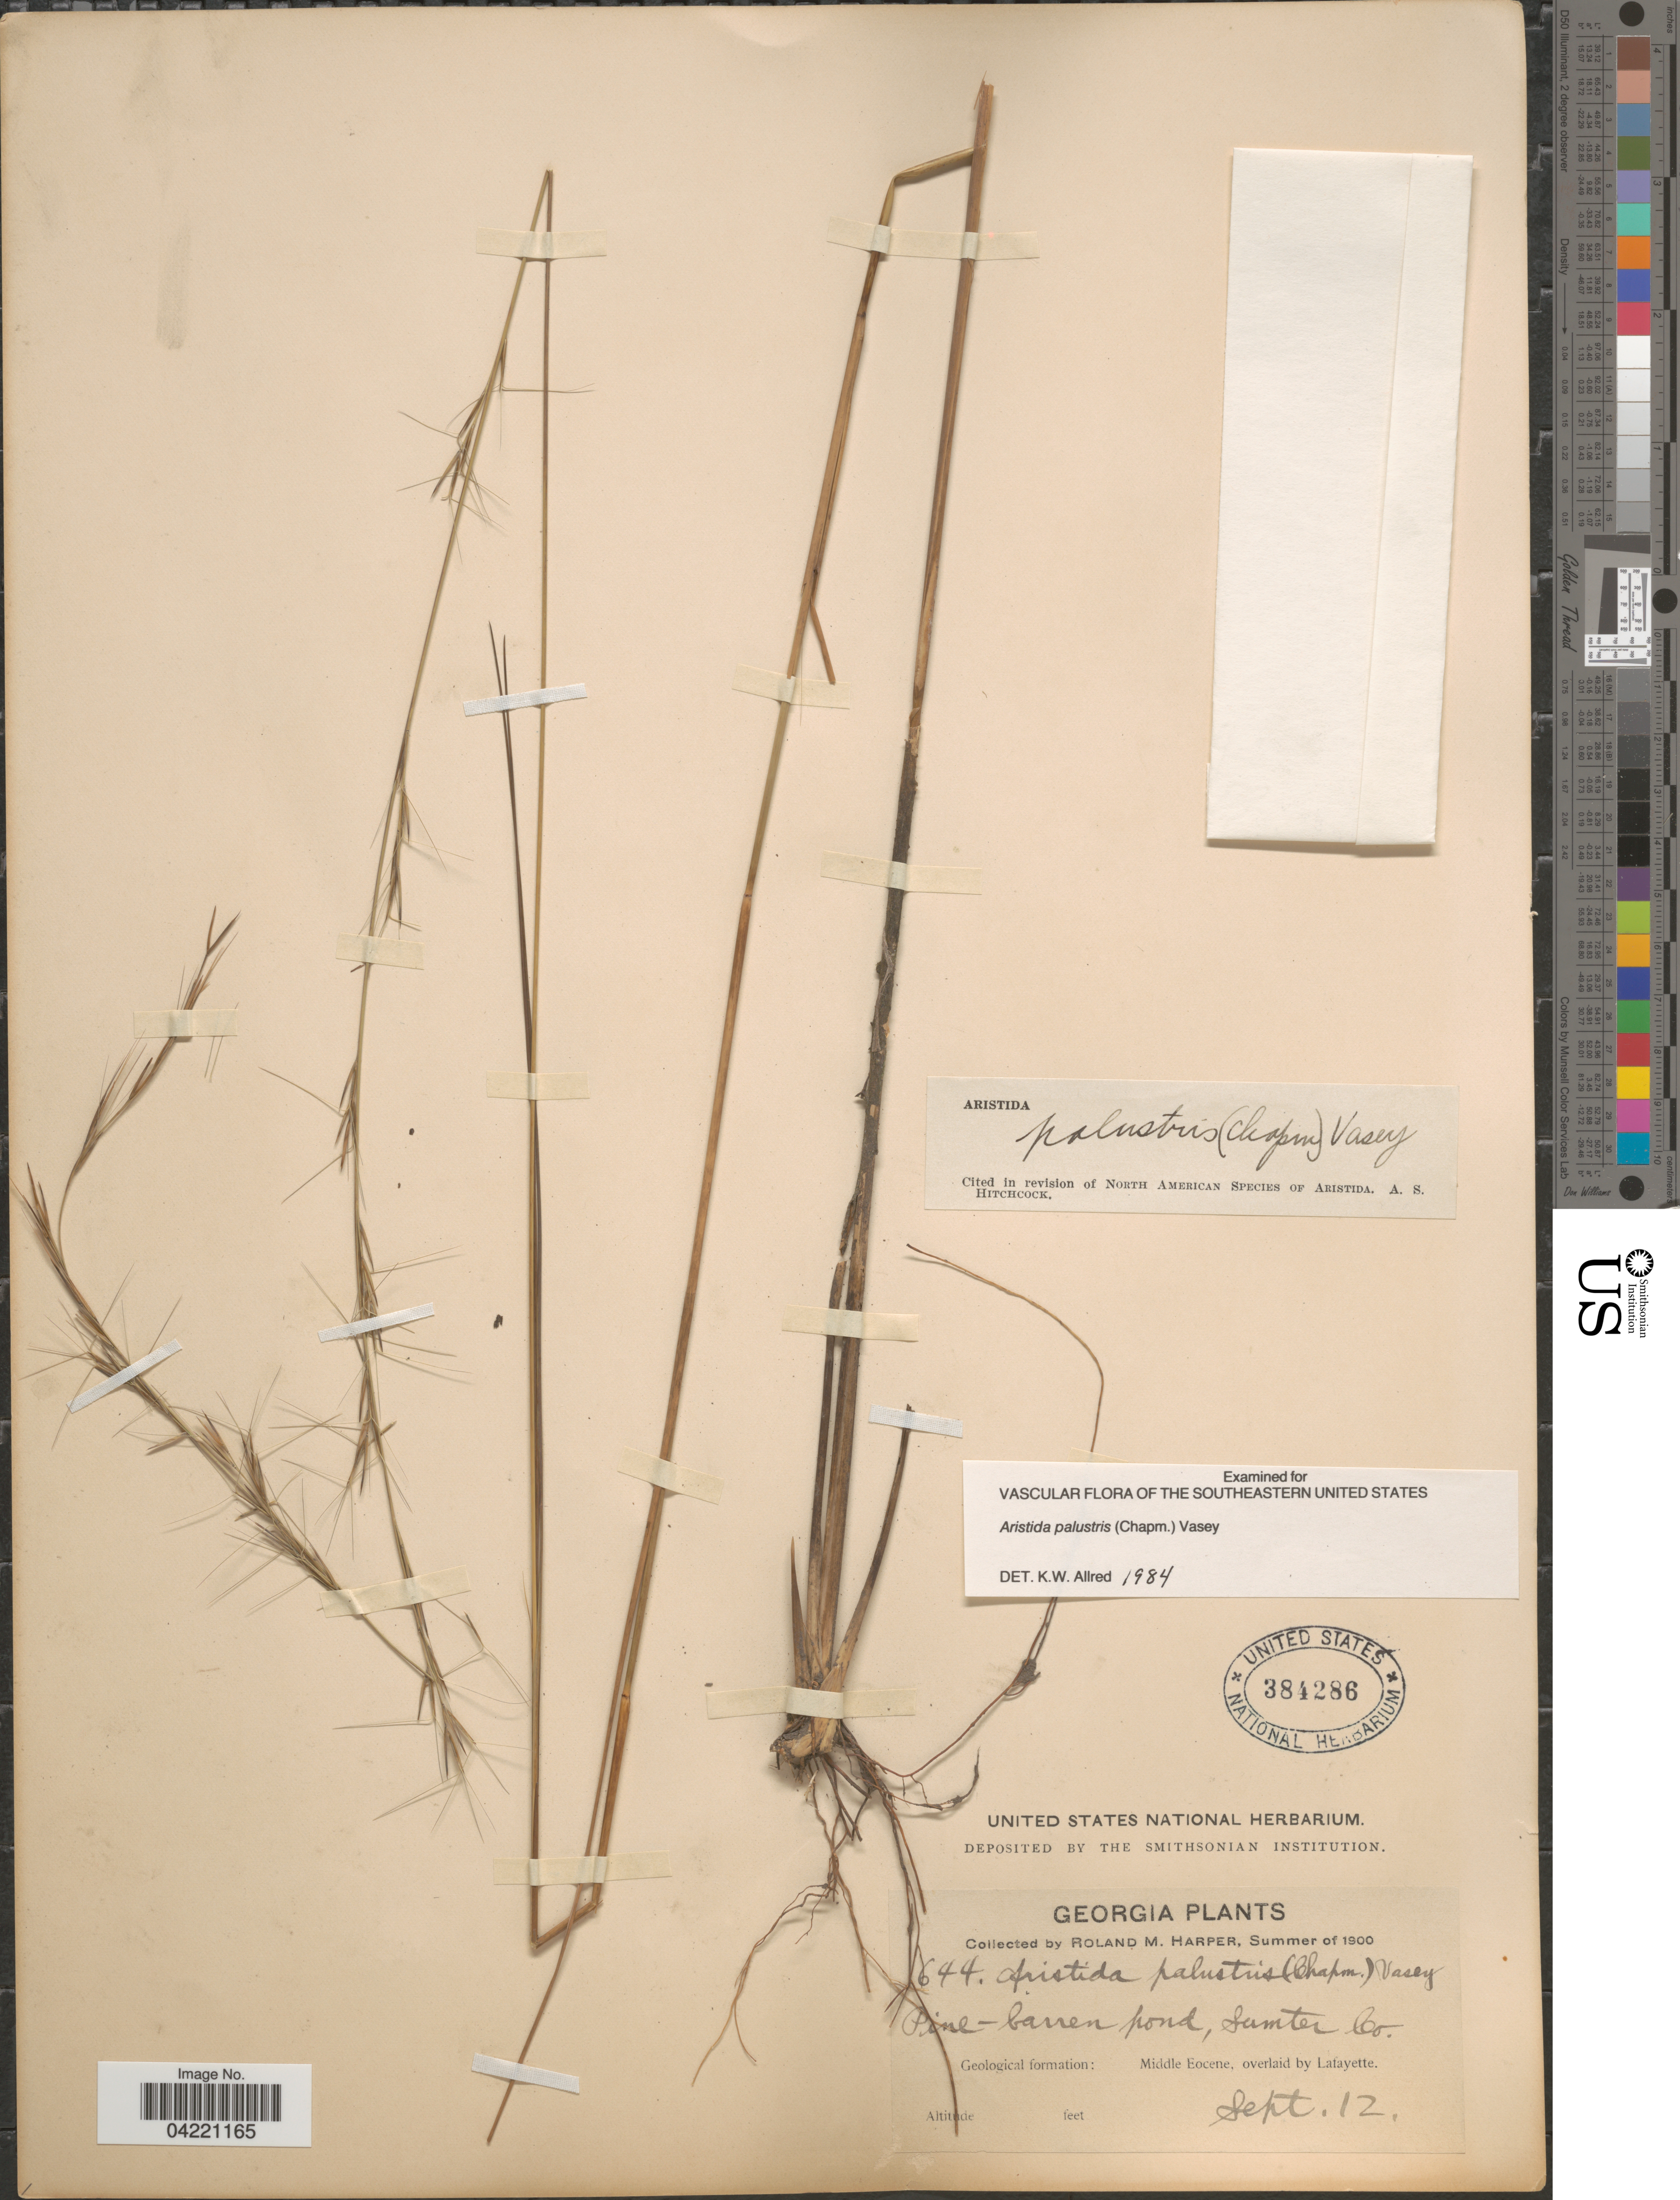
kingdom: Plantae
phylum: Tracheophyta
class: Liliopsida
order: Poales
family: Poaceae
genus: Aristida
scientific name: Aristida palustris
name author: (Chapm.) Vasey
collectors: R. M. Harper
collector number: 644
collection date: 1900-09-12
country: United States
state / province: Georgia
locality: Pine-barrens pond, Sumter Co. Geological formation: Middle Eocene, overlaid by Lafayette.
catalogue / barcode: US 384286